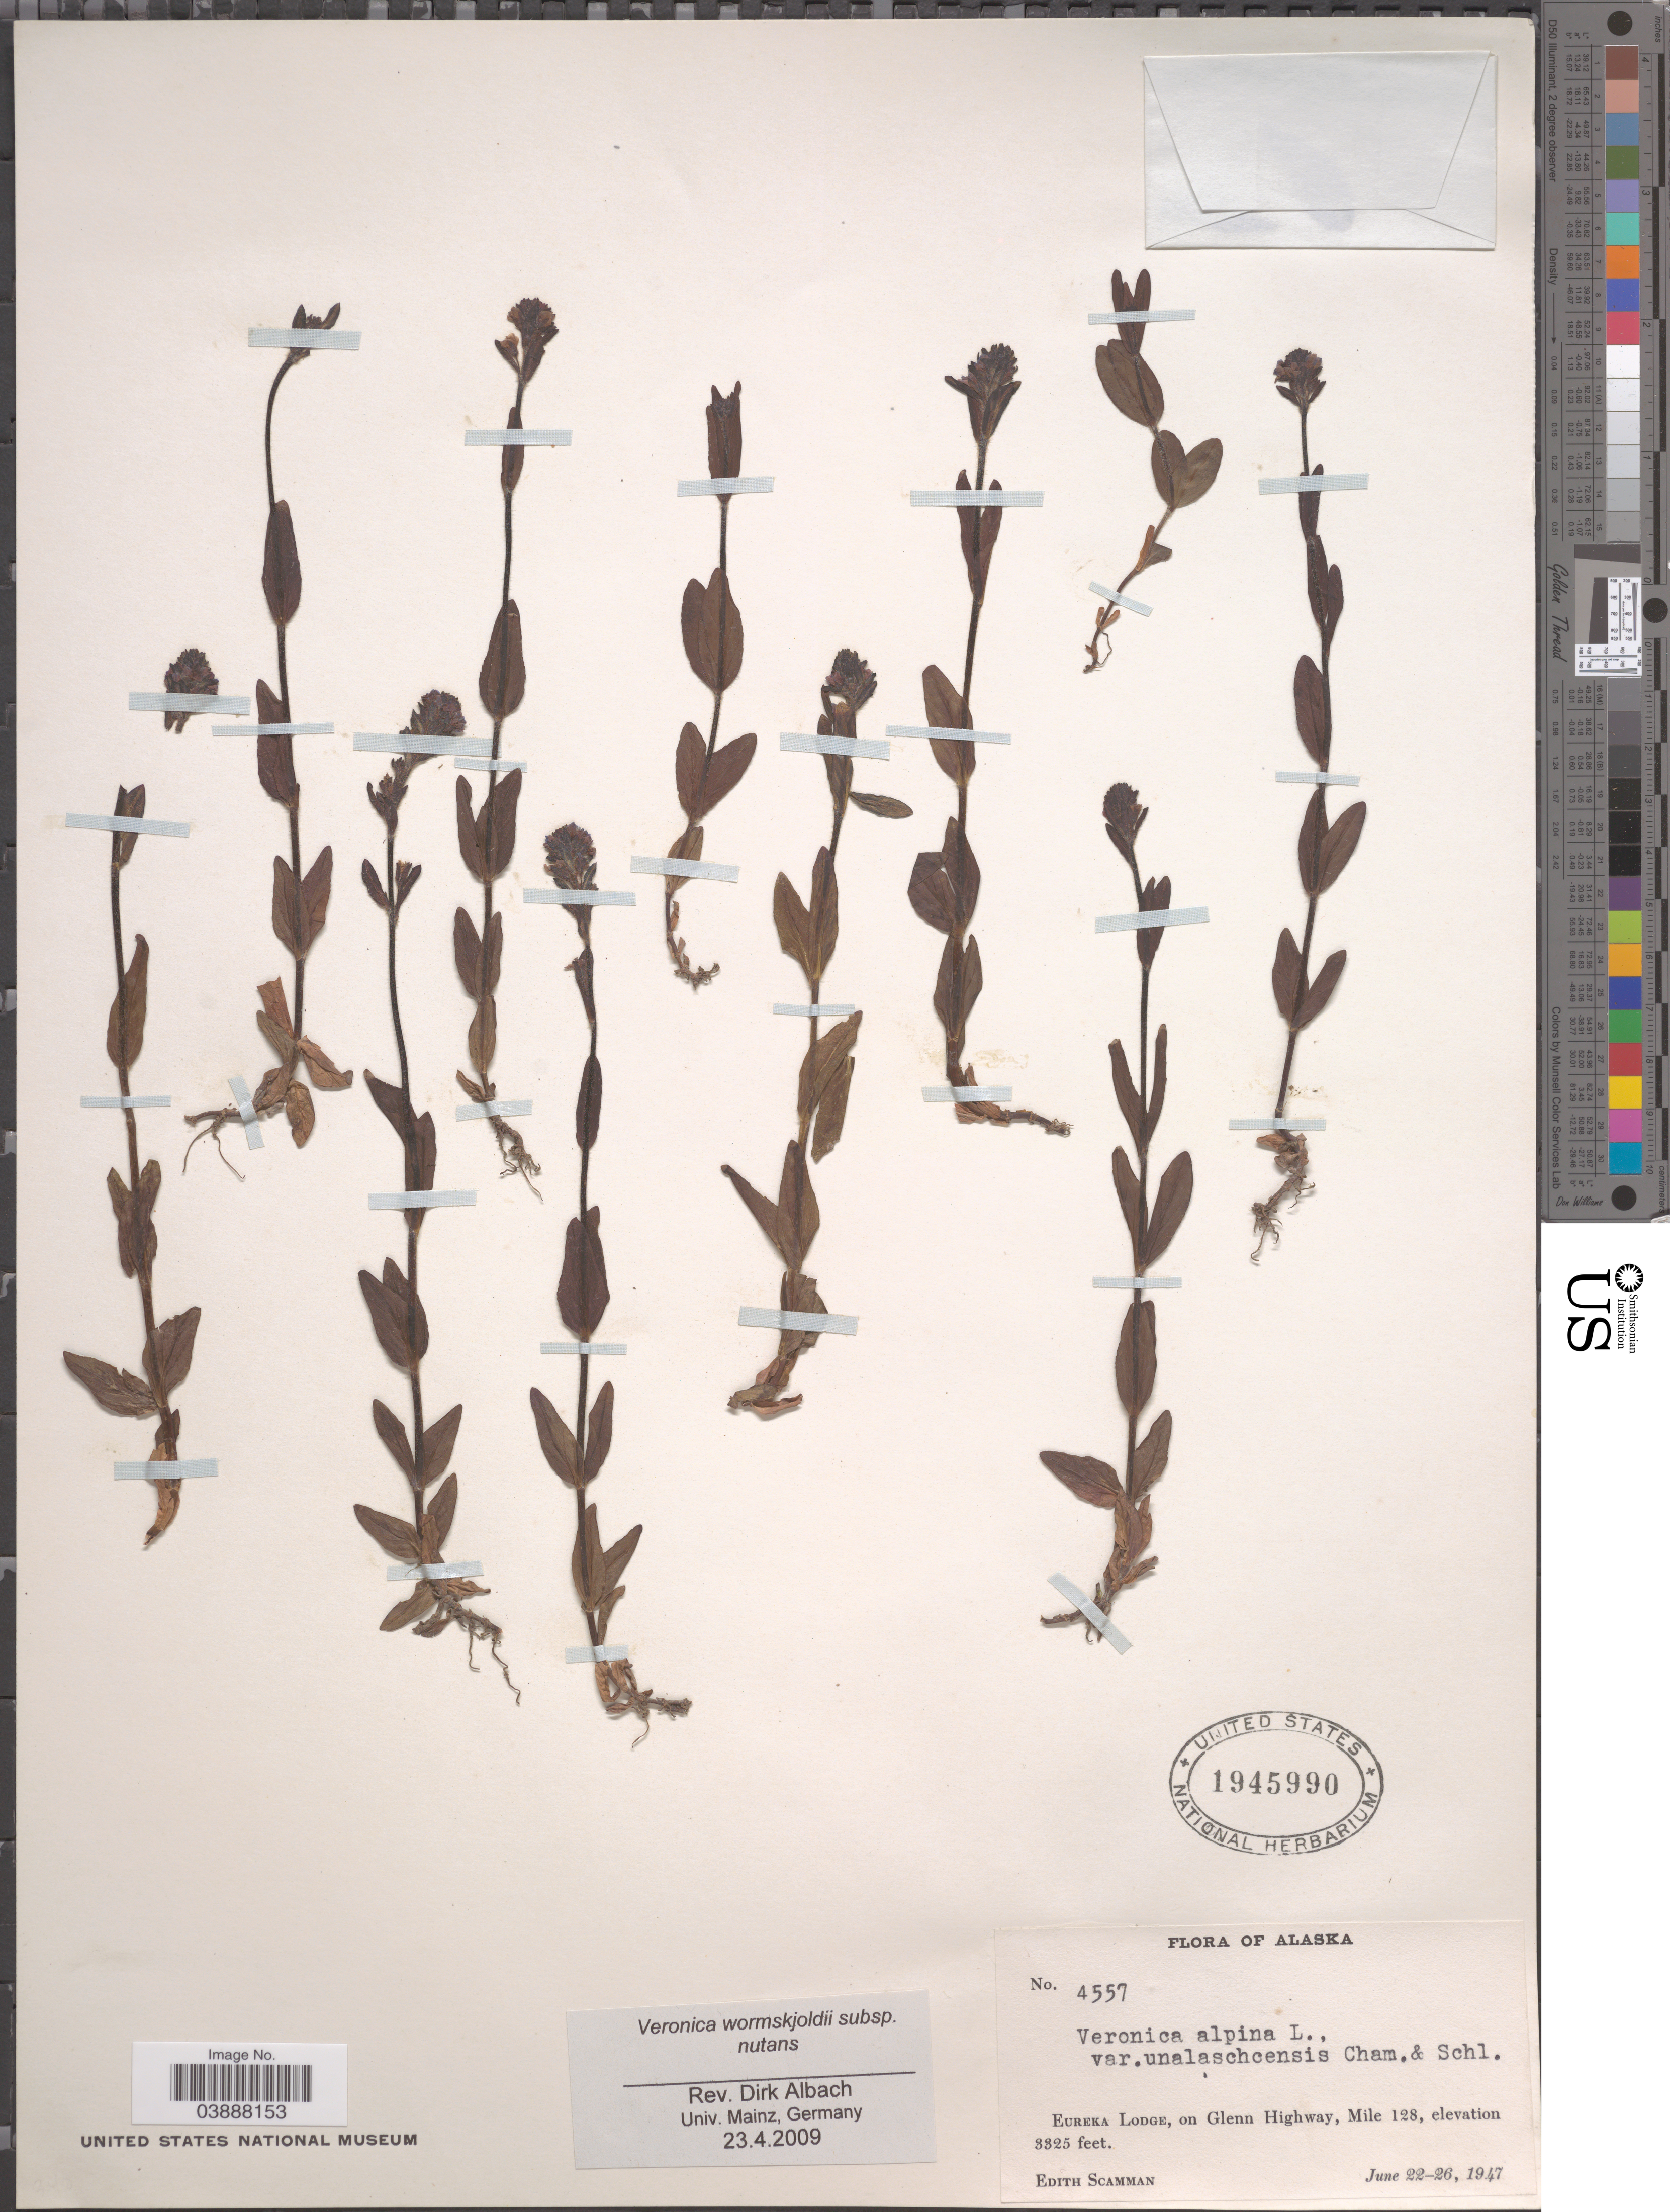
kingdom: Plantae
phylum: Tracheophyta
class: Magnoliopsida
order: Lamiales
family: Plantaginaceae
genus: Veronica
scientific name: Veronica wormskjoldii subsp. nutans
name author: (Bong.) Albach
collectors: E. Scamman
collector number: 4557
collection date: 1947-06-22/1947-06-26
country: United States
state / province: Alaska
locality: Eureka Lodge, on Glenn Highway, Mile 128.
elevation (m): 1013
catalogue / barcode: US 1945990